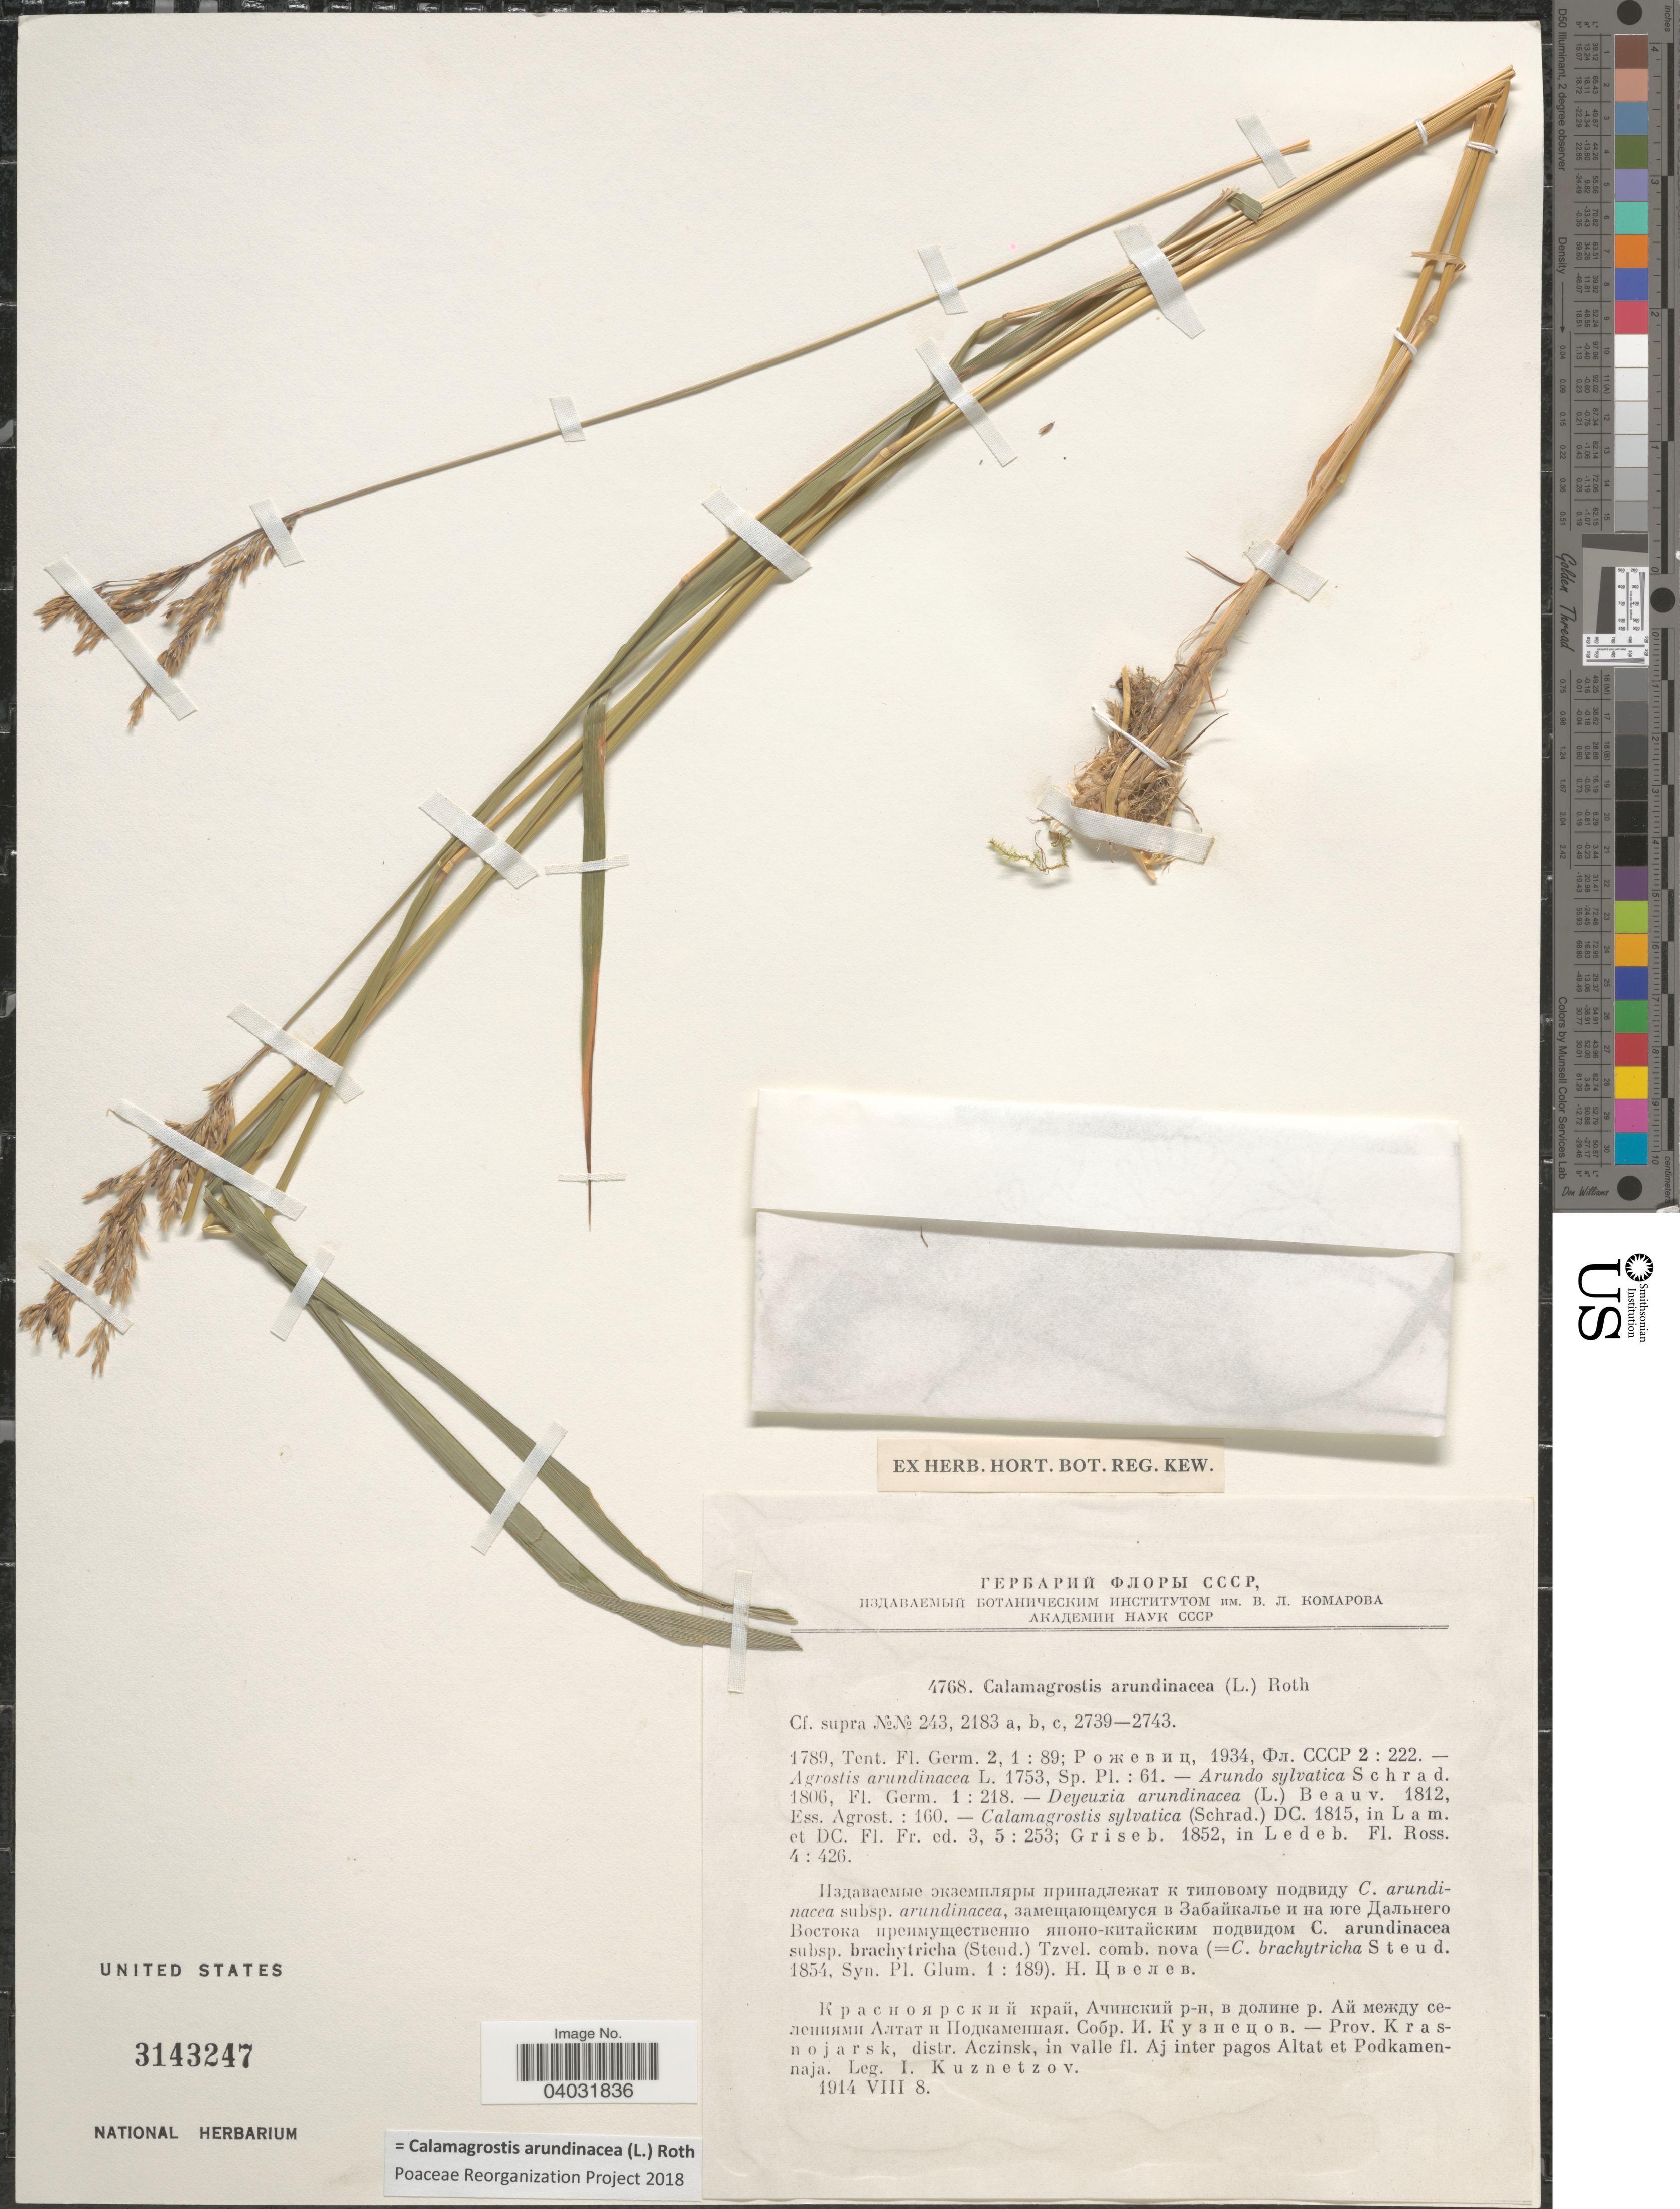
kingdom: Plantae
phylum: Tracheophyta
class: Liliopsida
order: Poales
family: Poaceae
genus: Calamagrostis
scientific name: Calamagrostis arundinacea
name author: (L.) Roth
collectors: I. Kuznetzov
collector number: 4768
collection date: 1914-08-08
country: Russian Federation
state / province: Krasnoyarsk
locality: Distr. Aczinsk, in valle fl. Aj inter pagos Altat et Podkamennaja.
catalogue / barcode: US 3143247